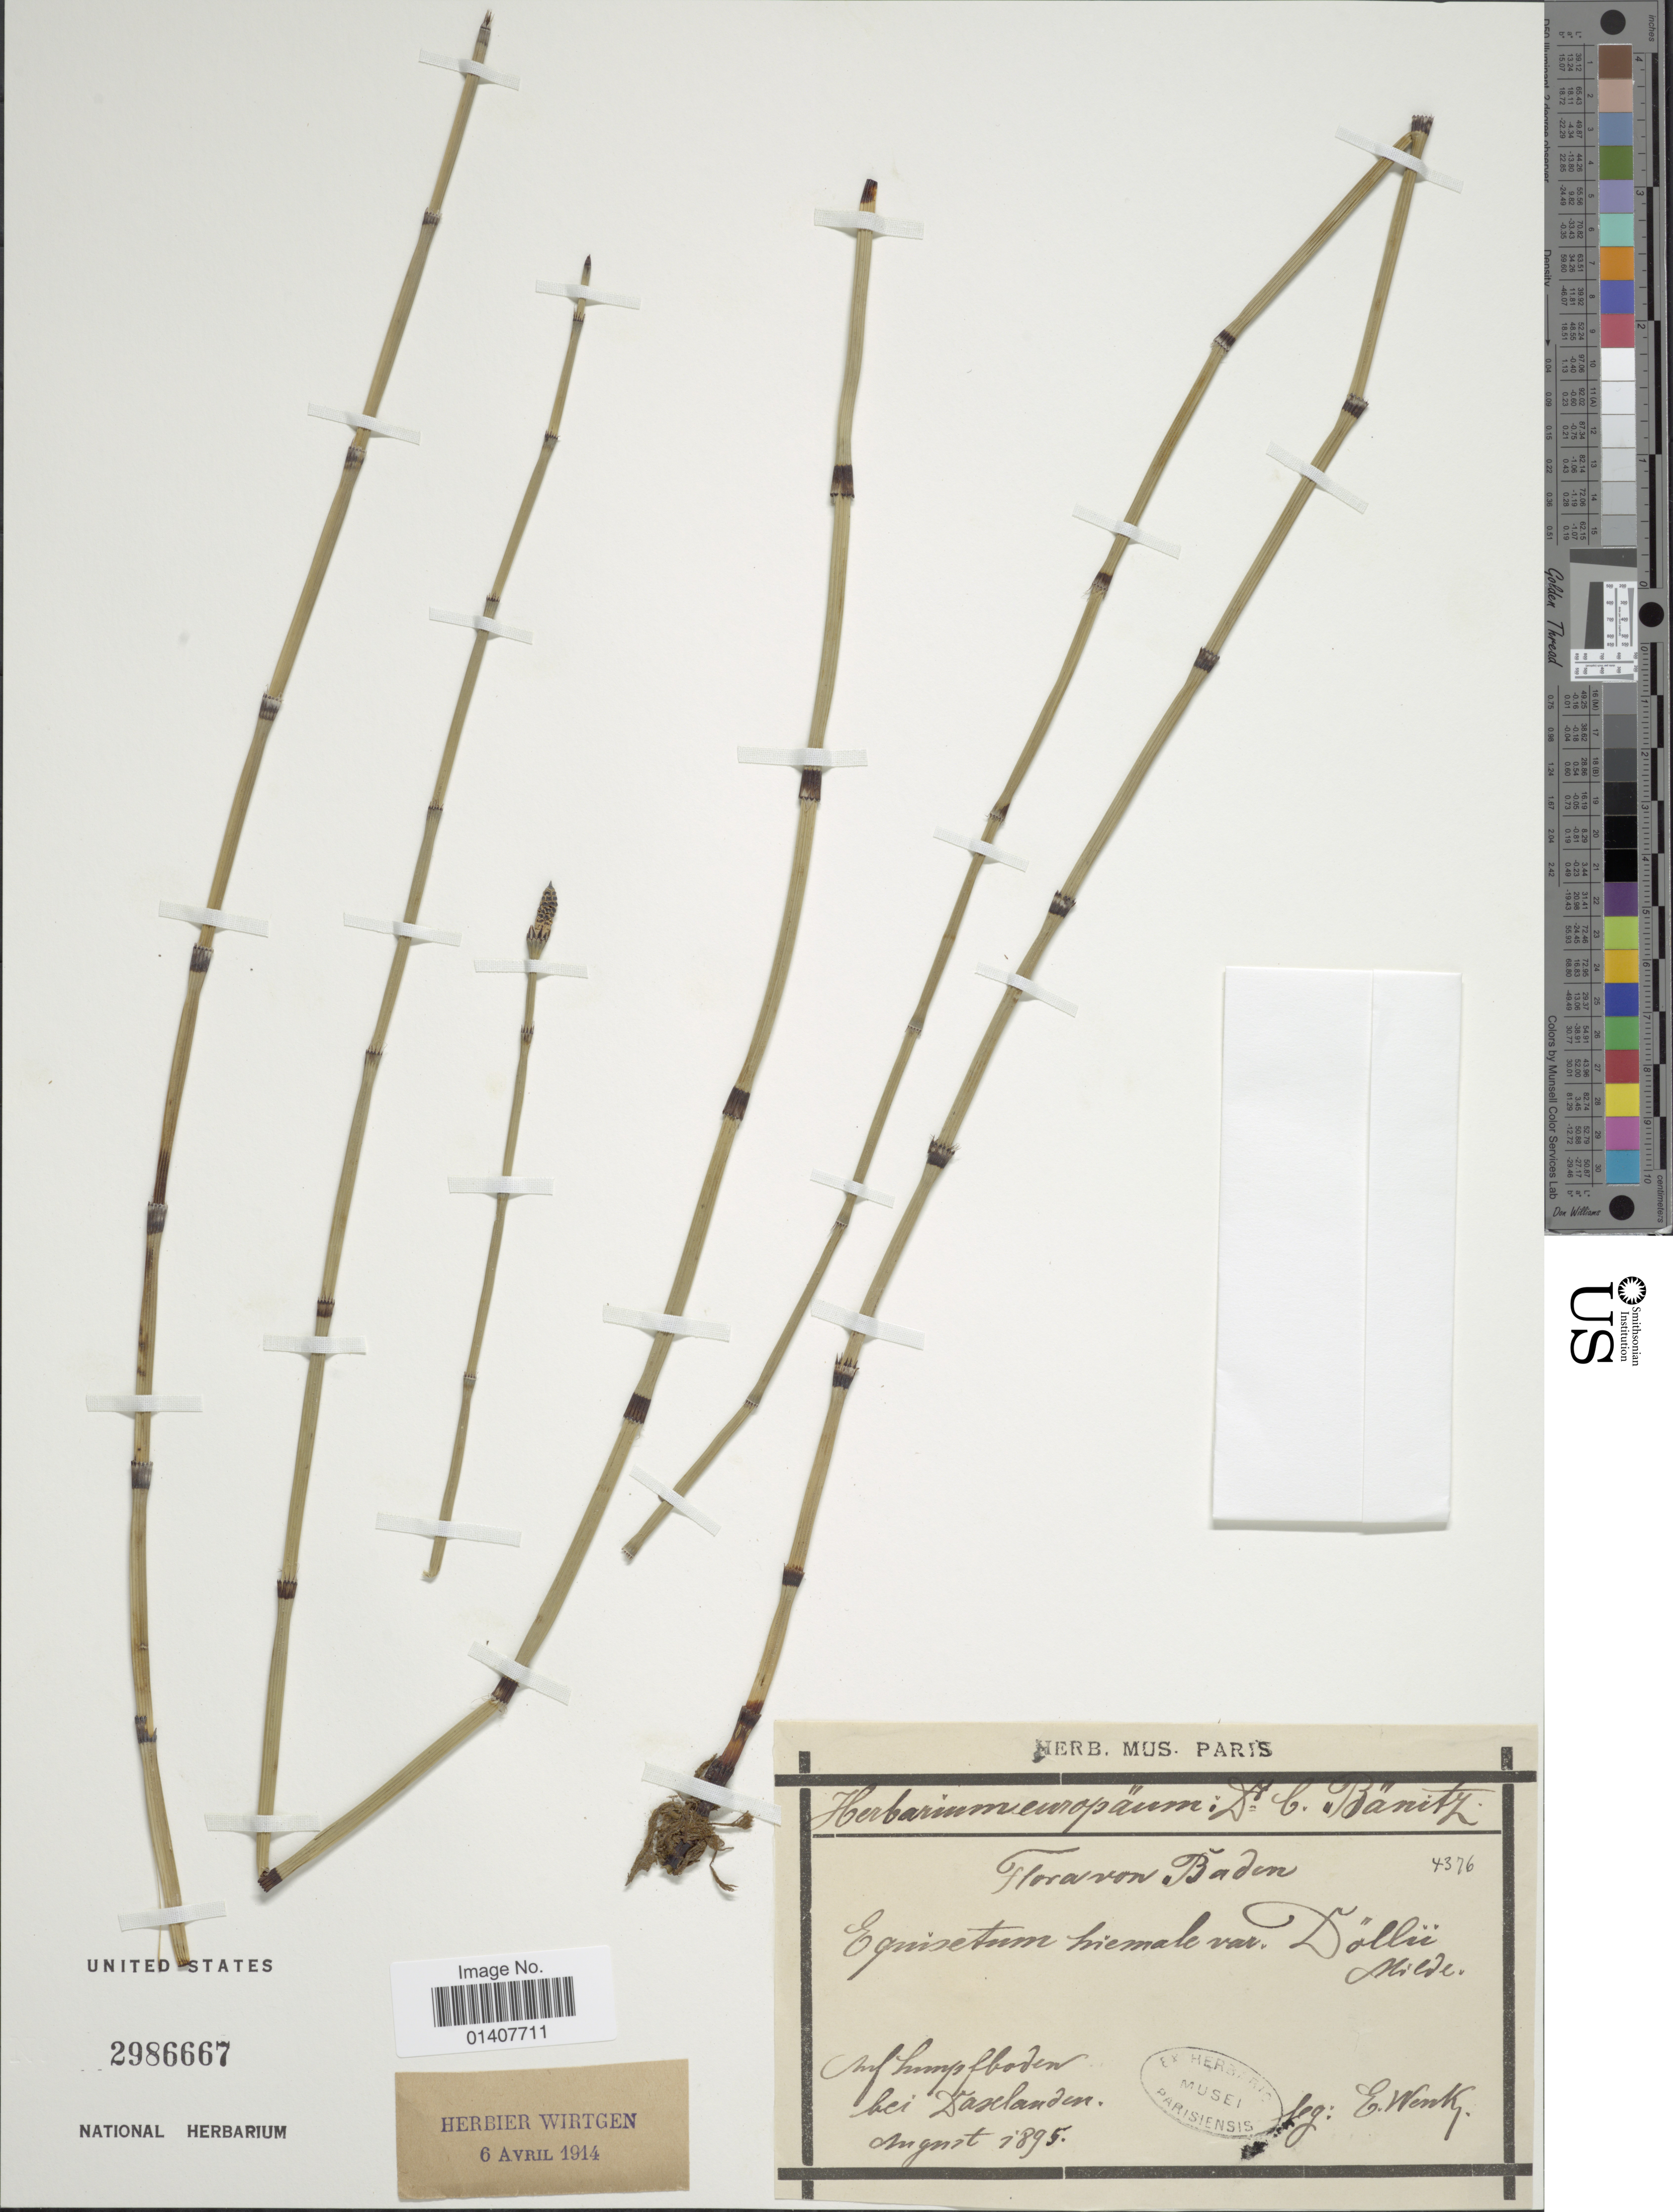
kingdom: Plantae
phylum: Tracheophyta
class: Polypodiopsida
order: Equisetales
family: Equisetaceae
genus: Equisetum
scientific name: Equisetum hyemale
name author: L.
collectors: E. Wenk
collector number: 4376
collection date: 1895-08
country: Germany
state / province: Baden-Württemberg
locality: Baden, Auf [illegible text] bei Daxlanden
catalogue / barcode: US 2986667